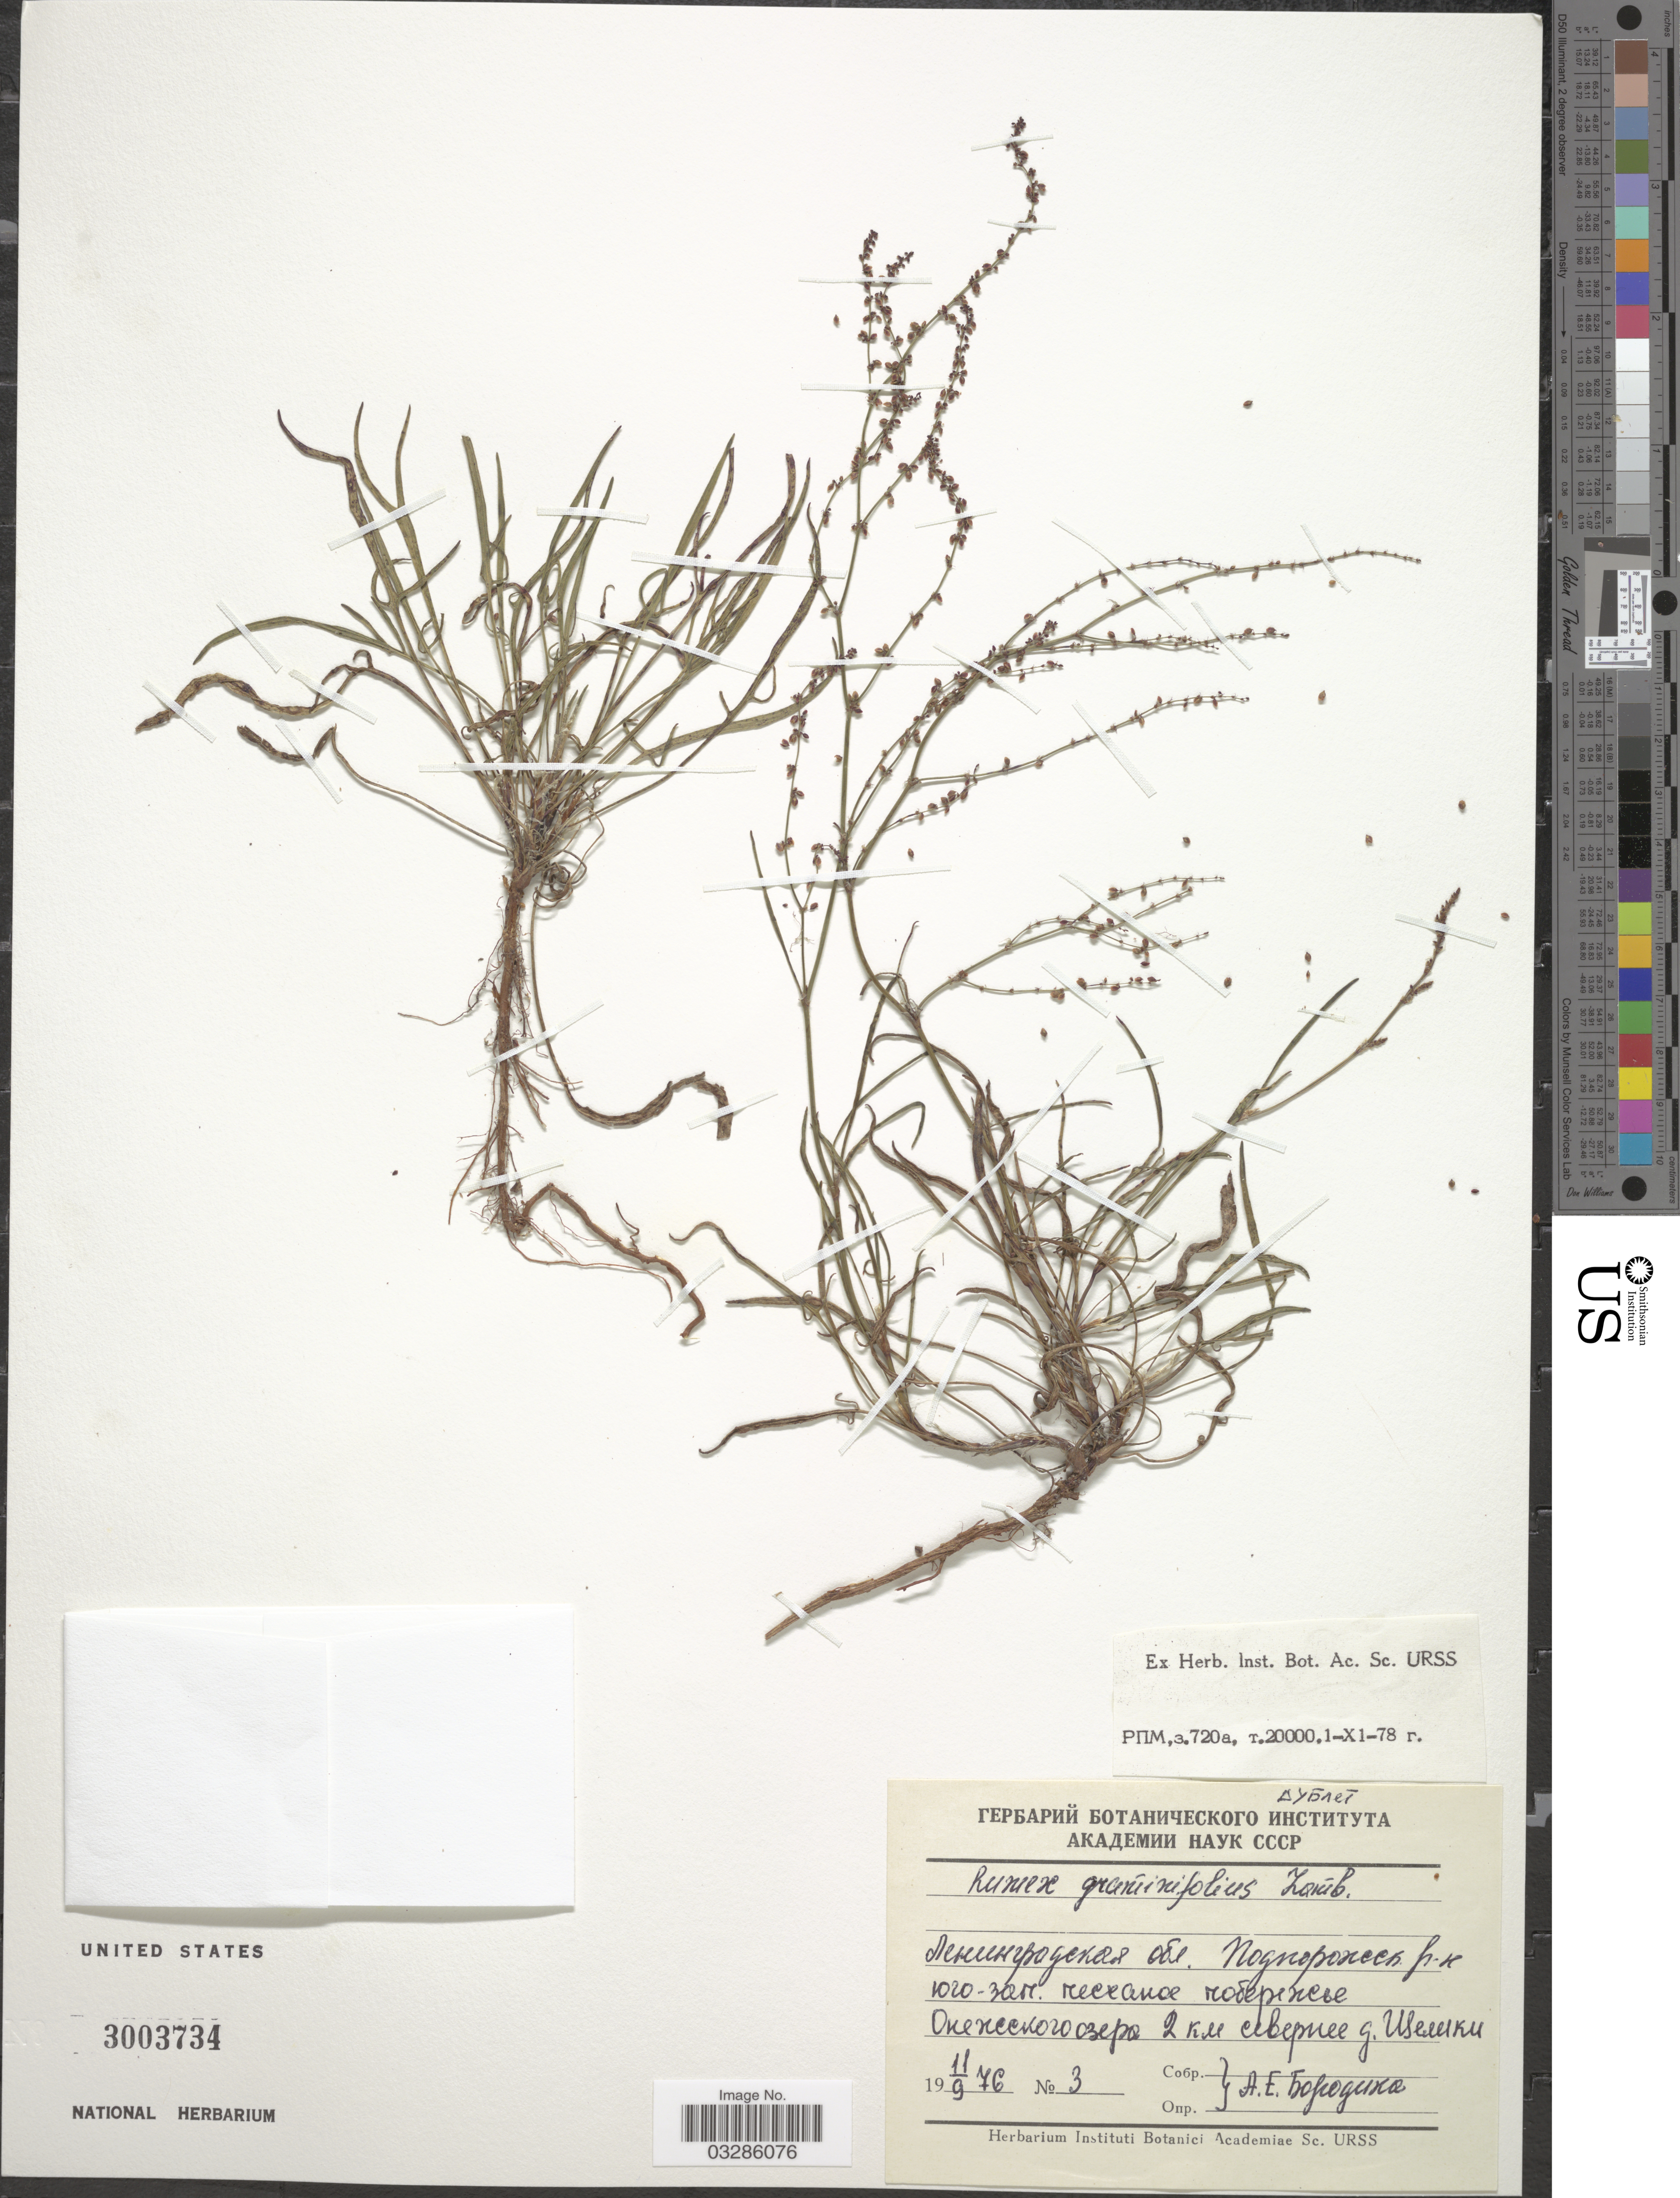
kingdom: Plantae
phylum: Tracheophyta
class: Magnoliopsida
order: Caryophyllales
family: Polygonaceae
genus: Rumex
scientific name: Rumex graminifolius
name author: Rudolph ex Lamb.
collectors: A. Borodina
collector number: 3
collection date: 1976-09-11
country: Russian Federation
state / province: Leningrad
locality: Podporozhskiy, Shore of Lake Onega, 2 km N from Village Scheliki.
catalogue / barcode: US 3003734